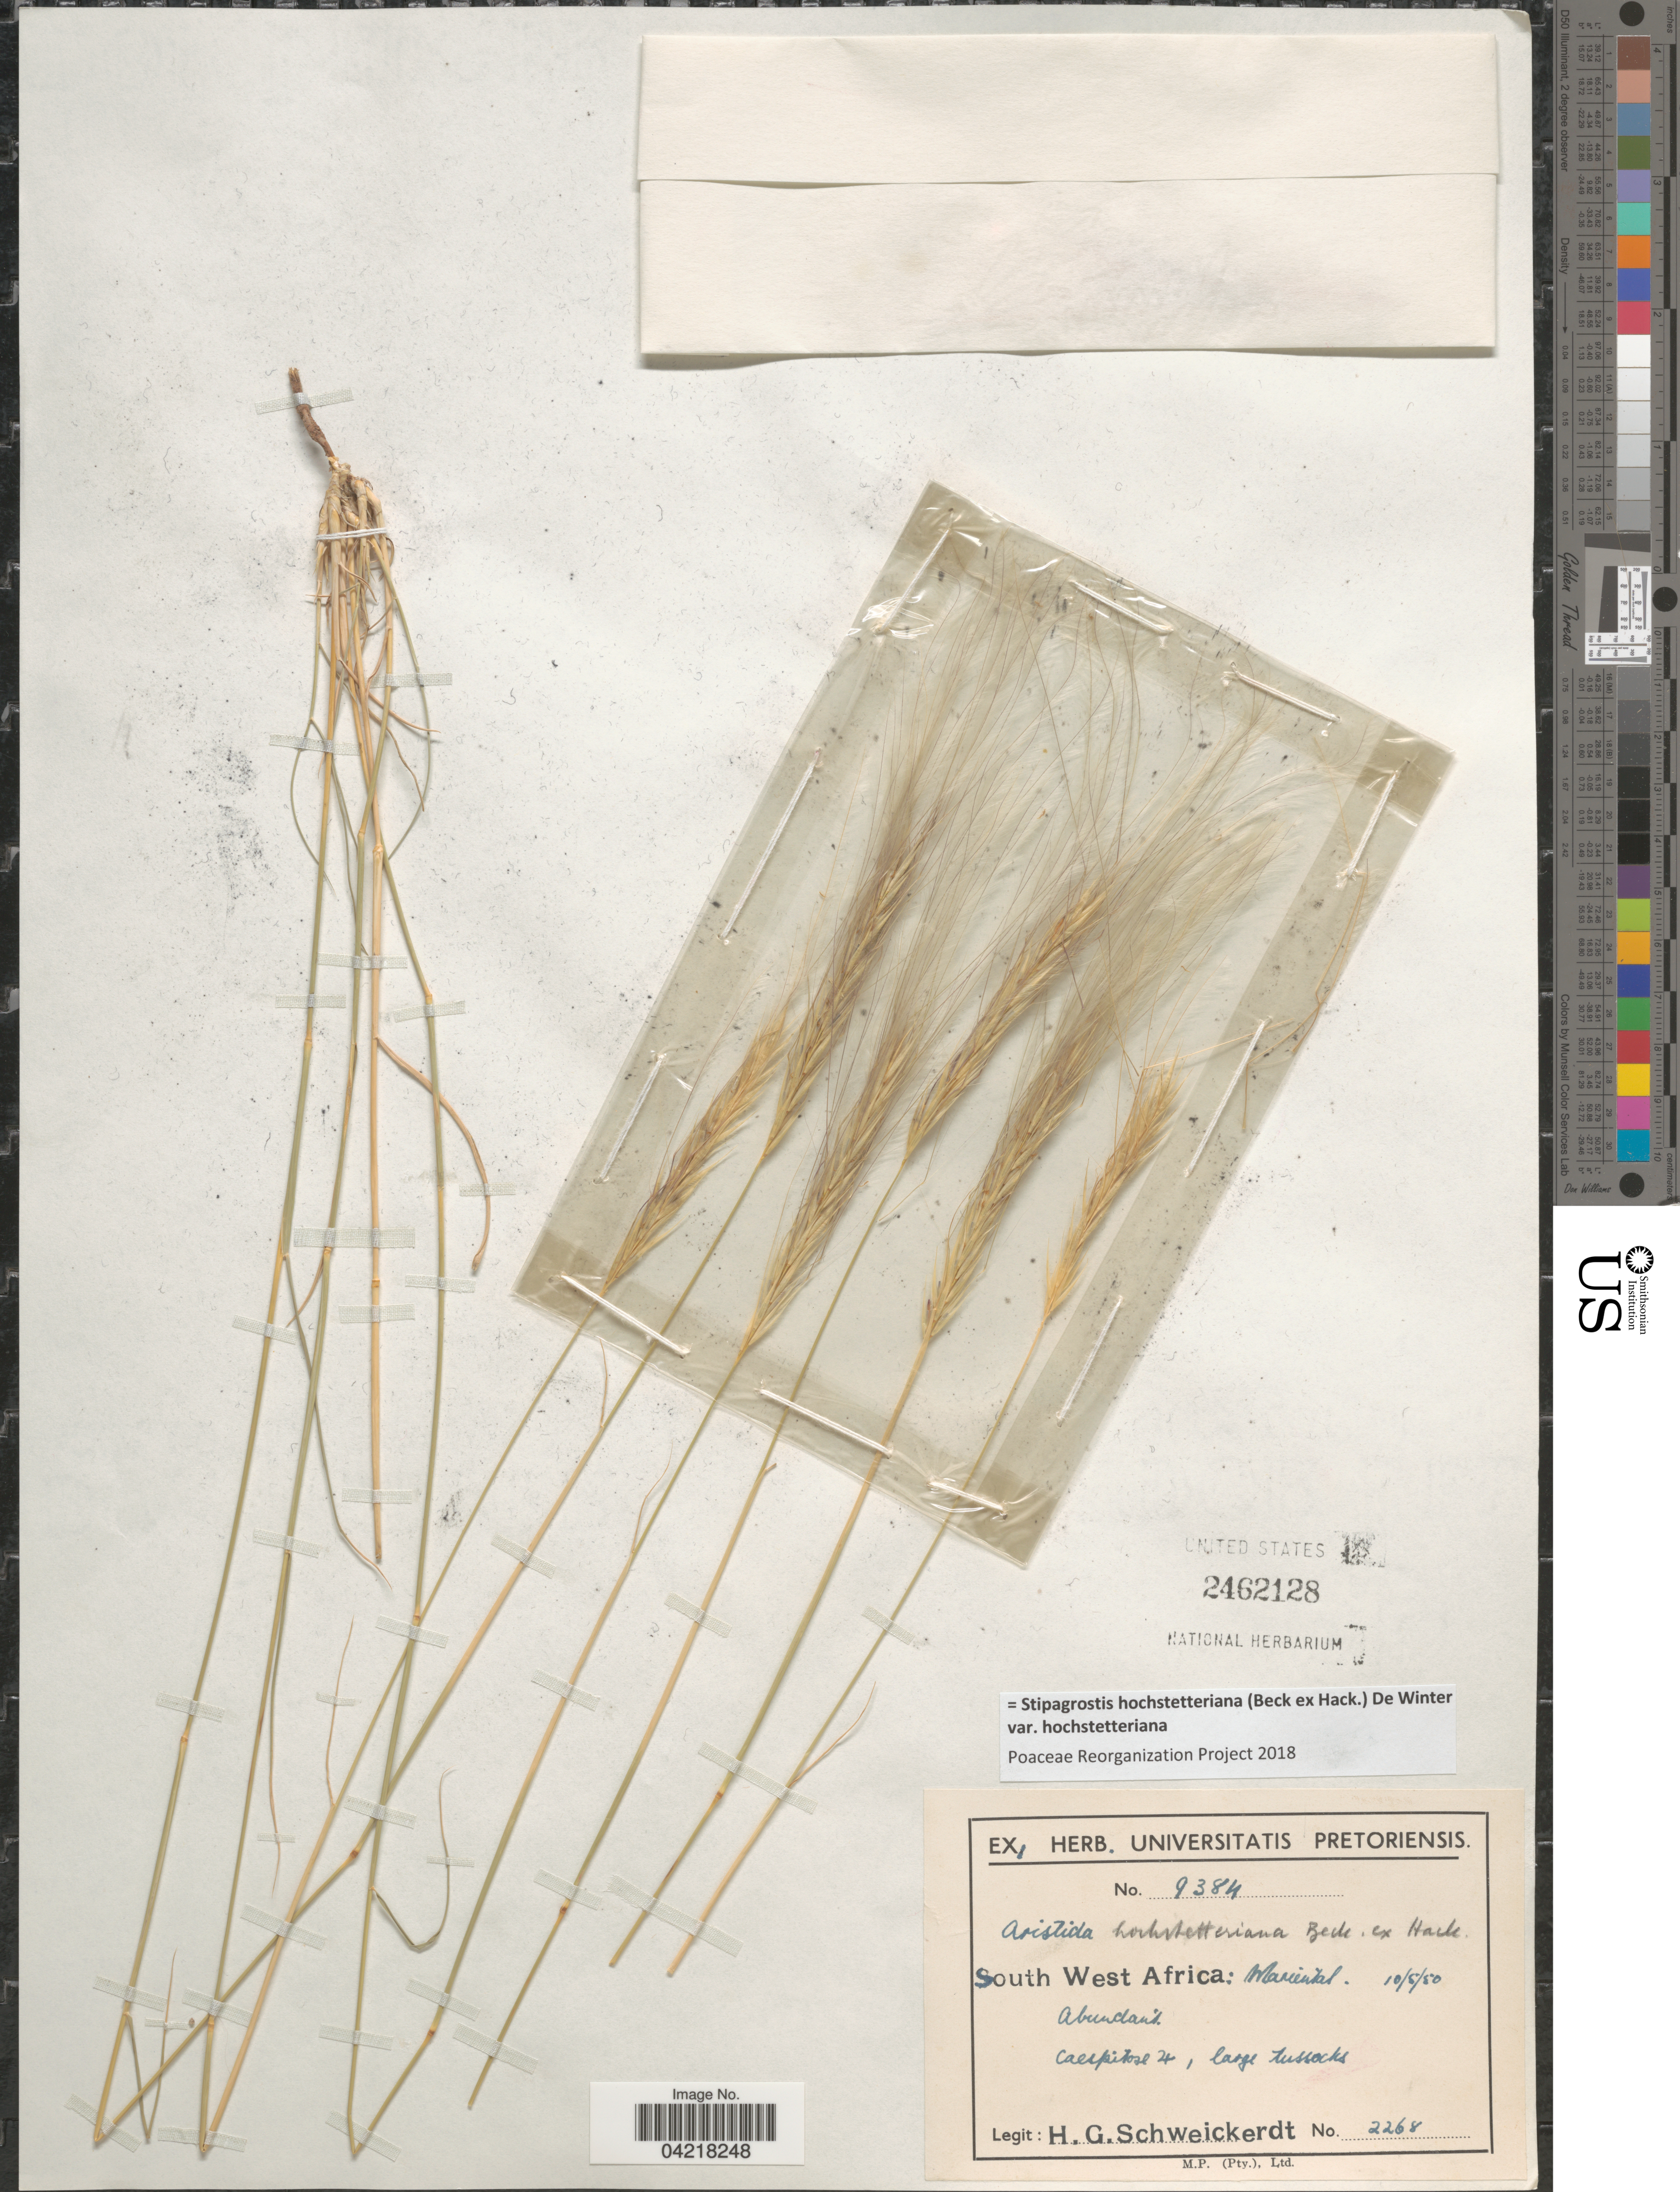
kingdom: Plantae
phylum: Tracheophyta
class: Liliopsida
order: Poales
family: Poaceae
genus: Stipagrostis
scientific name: Stipagrostis hochstetterana var. hochstetterana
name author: (Beck & Hack.) De Winter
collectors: H. Schweickerdt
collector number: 2268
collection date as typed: Transcribed d/m/y: 10/5/50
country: Namibia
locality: South West Africa: Mariental.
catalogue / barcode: US 2462128